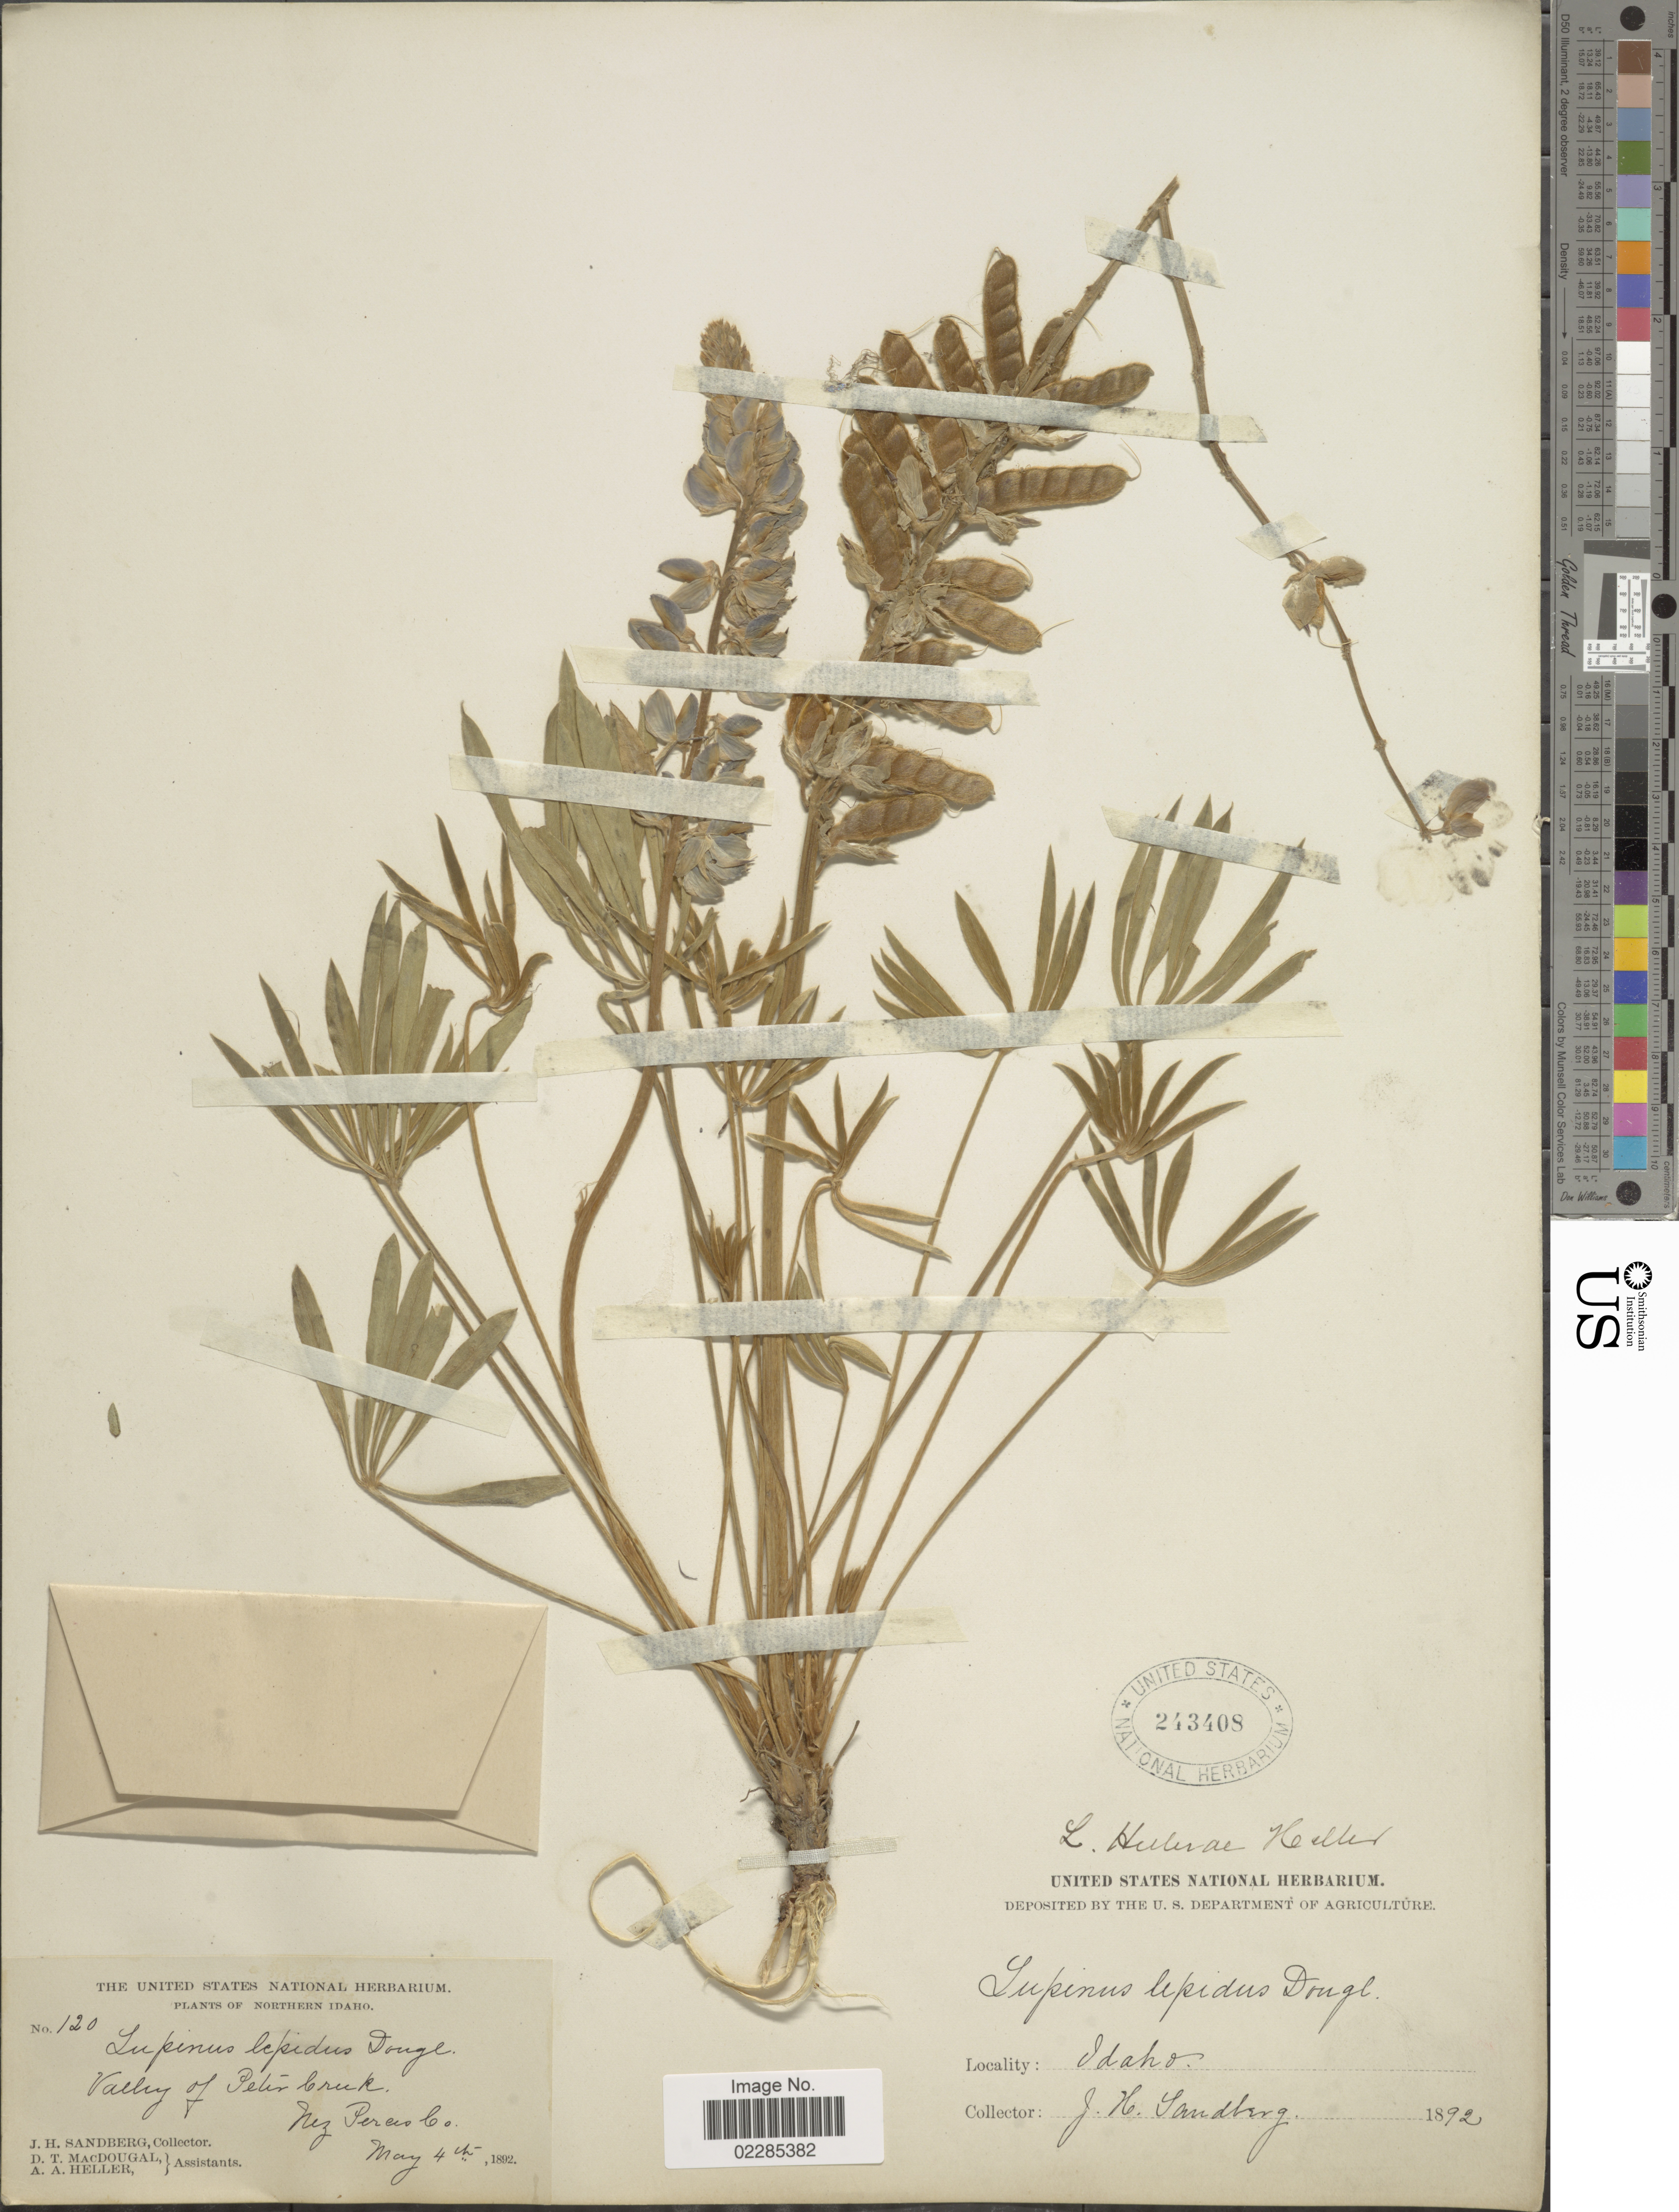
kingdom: Plantae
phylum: Tracheophyta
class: Magnoliopsida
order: Fabales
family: Fabaceae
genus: Lupinus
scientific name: Lupinus hellerae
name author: A. Heller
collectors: J. H. Sandberg, D. T. MacDougal & A. A. Heller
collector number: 120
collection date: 1892-05-04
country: United States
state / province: Idaho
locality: Northern Idaho, Valley of Peter Creek, Nez Perces Co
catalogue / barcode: US 243408